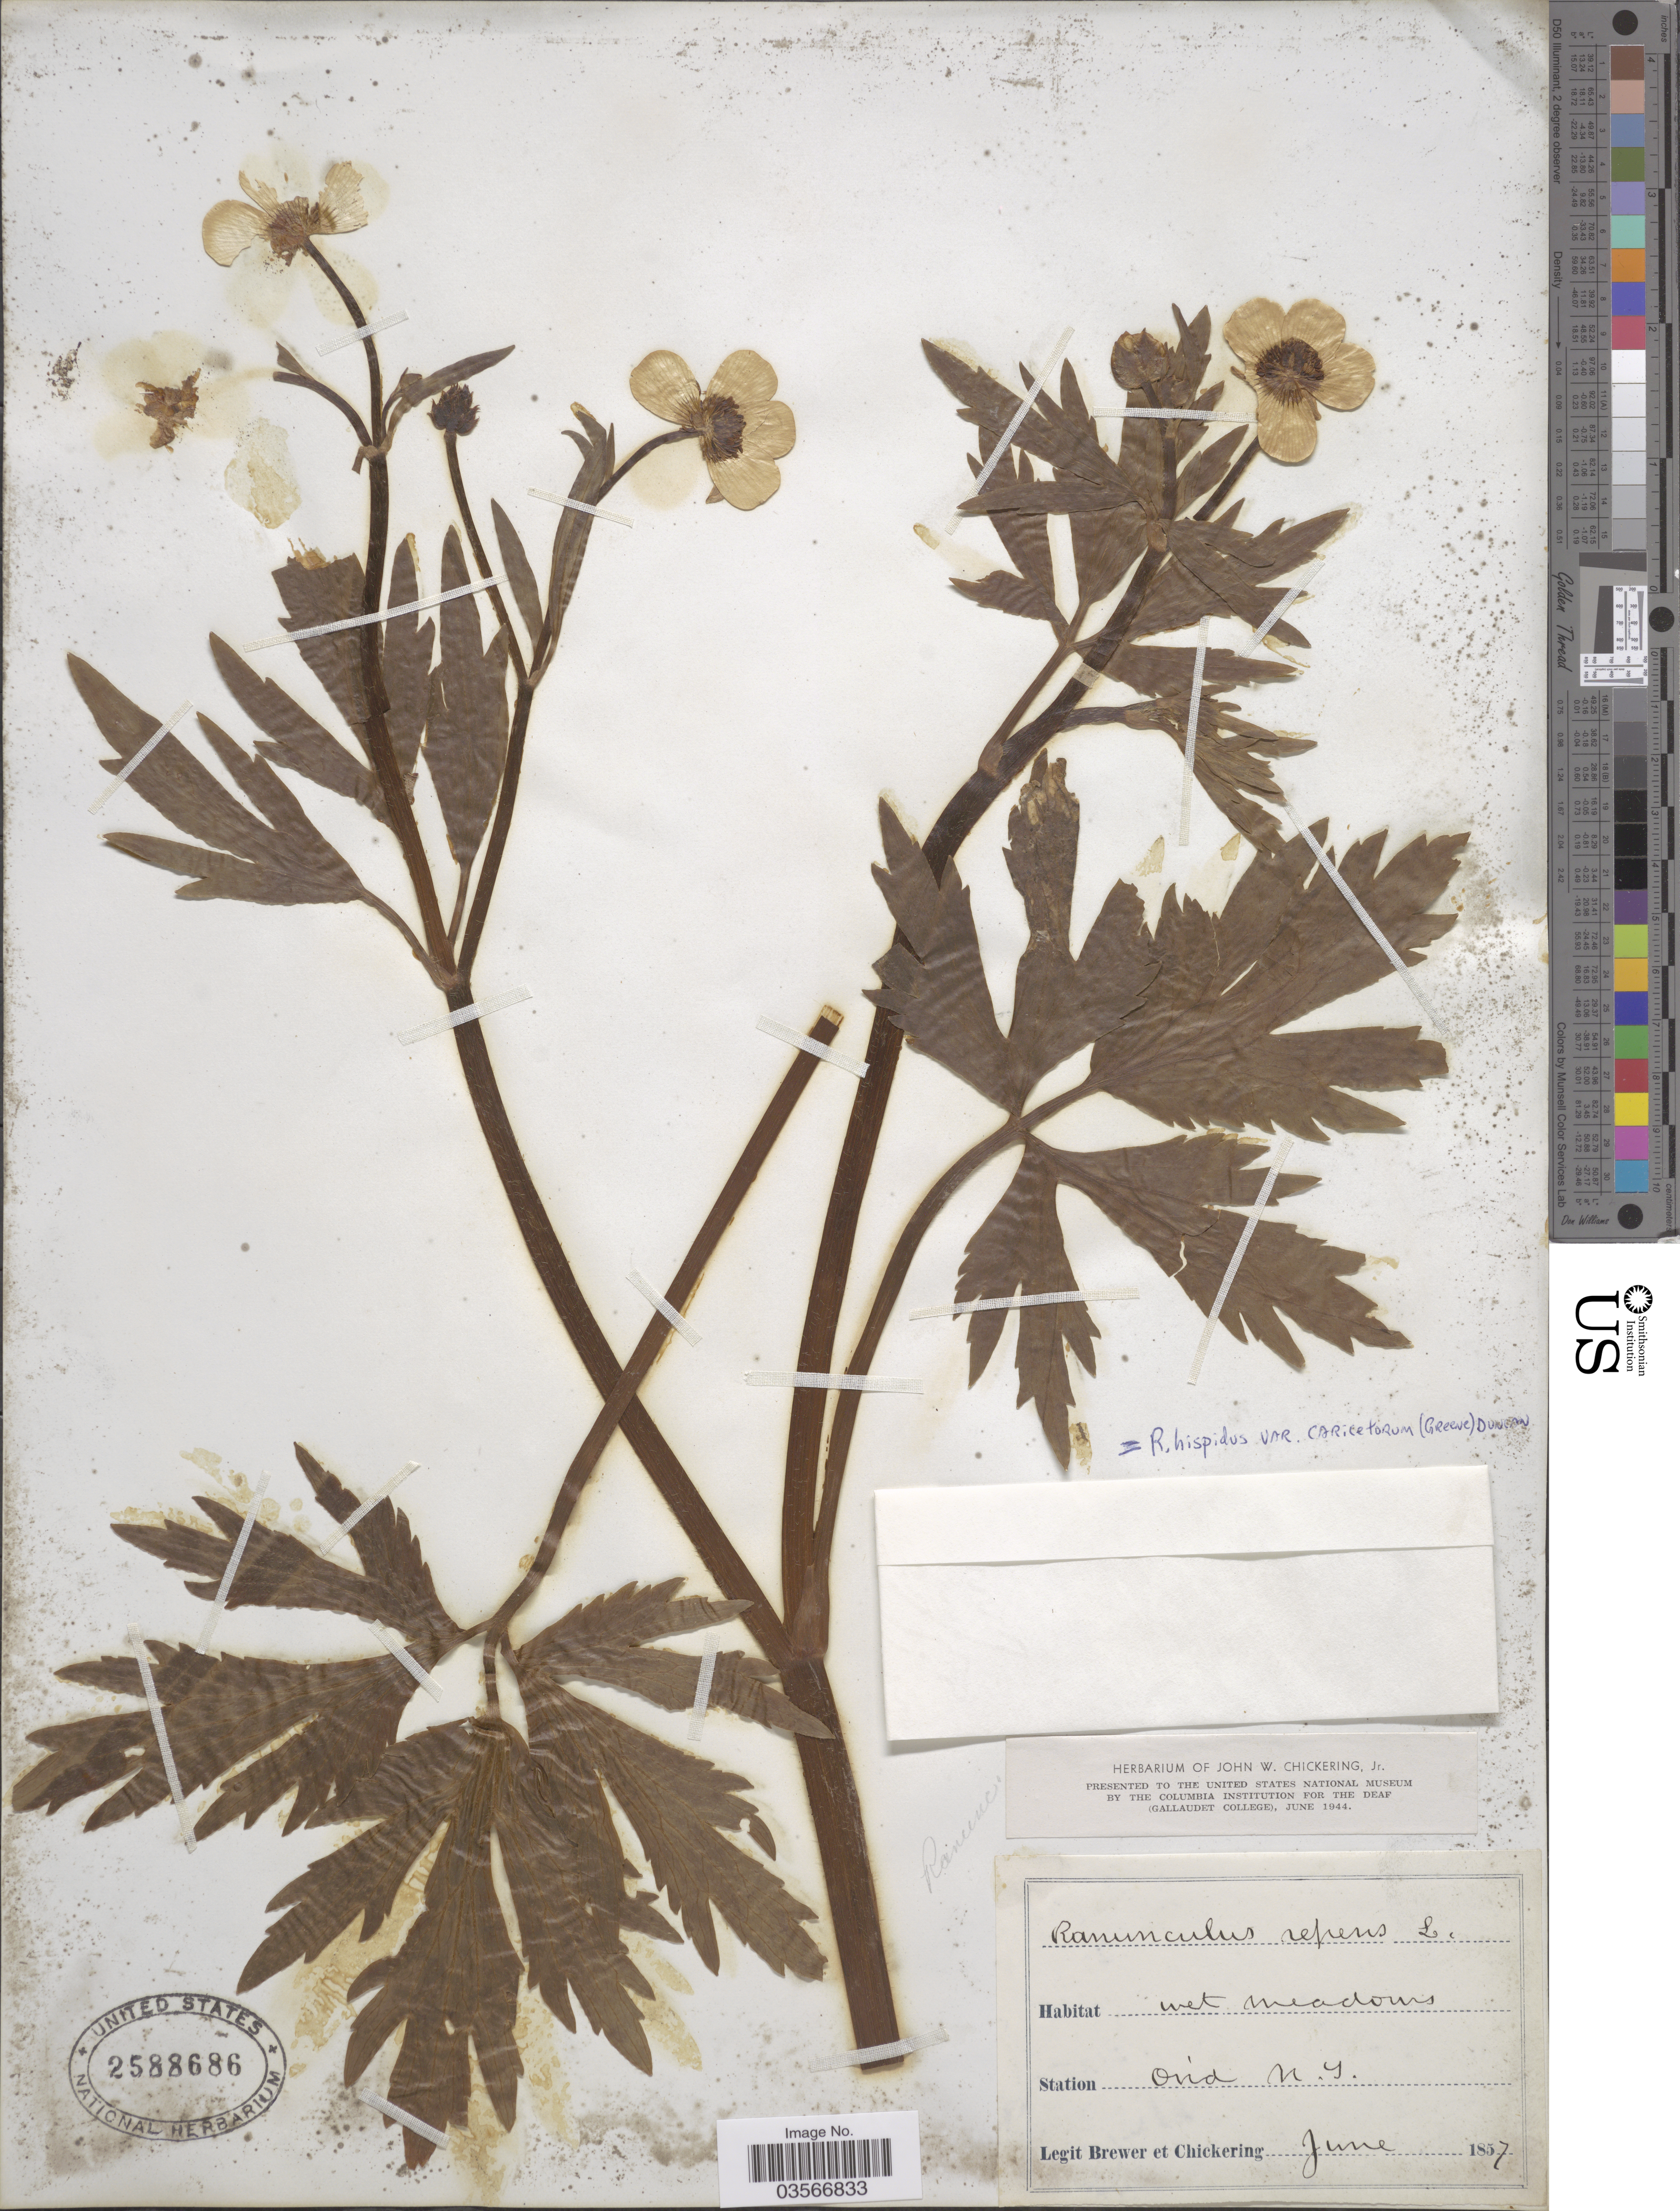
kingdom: Plantae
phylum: Tracheophyta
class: Magnoliopsida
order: Ranunculales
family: Ranunculaceae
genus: Ranunculus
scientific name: Ranunculus hispidus var. caricetorum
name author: Michx.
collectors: -. Brewer & J. Chickering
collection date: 1857-06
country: United States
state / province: New York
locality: Station Ovid.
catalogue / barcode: US 2588686